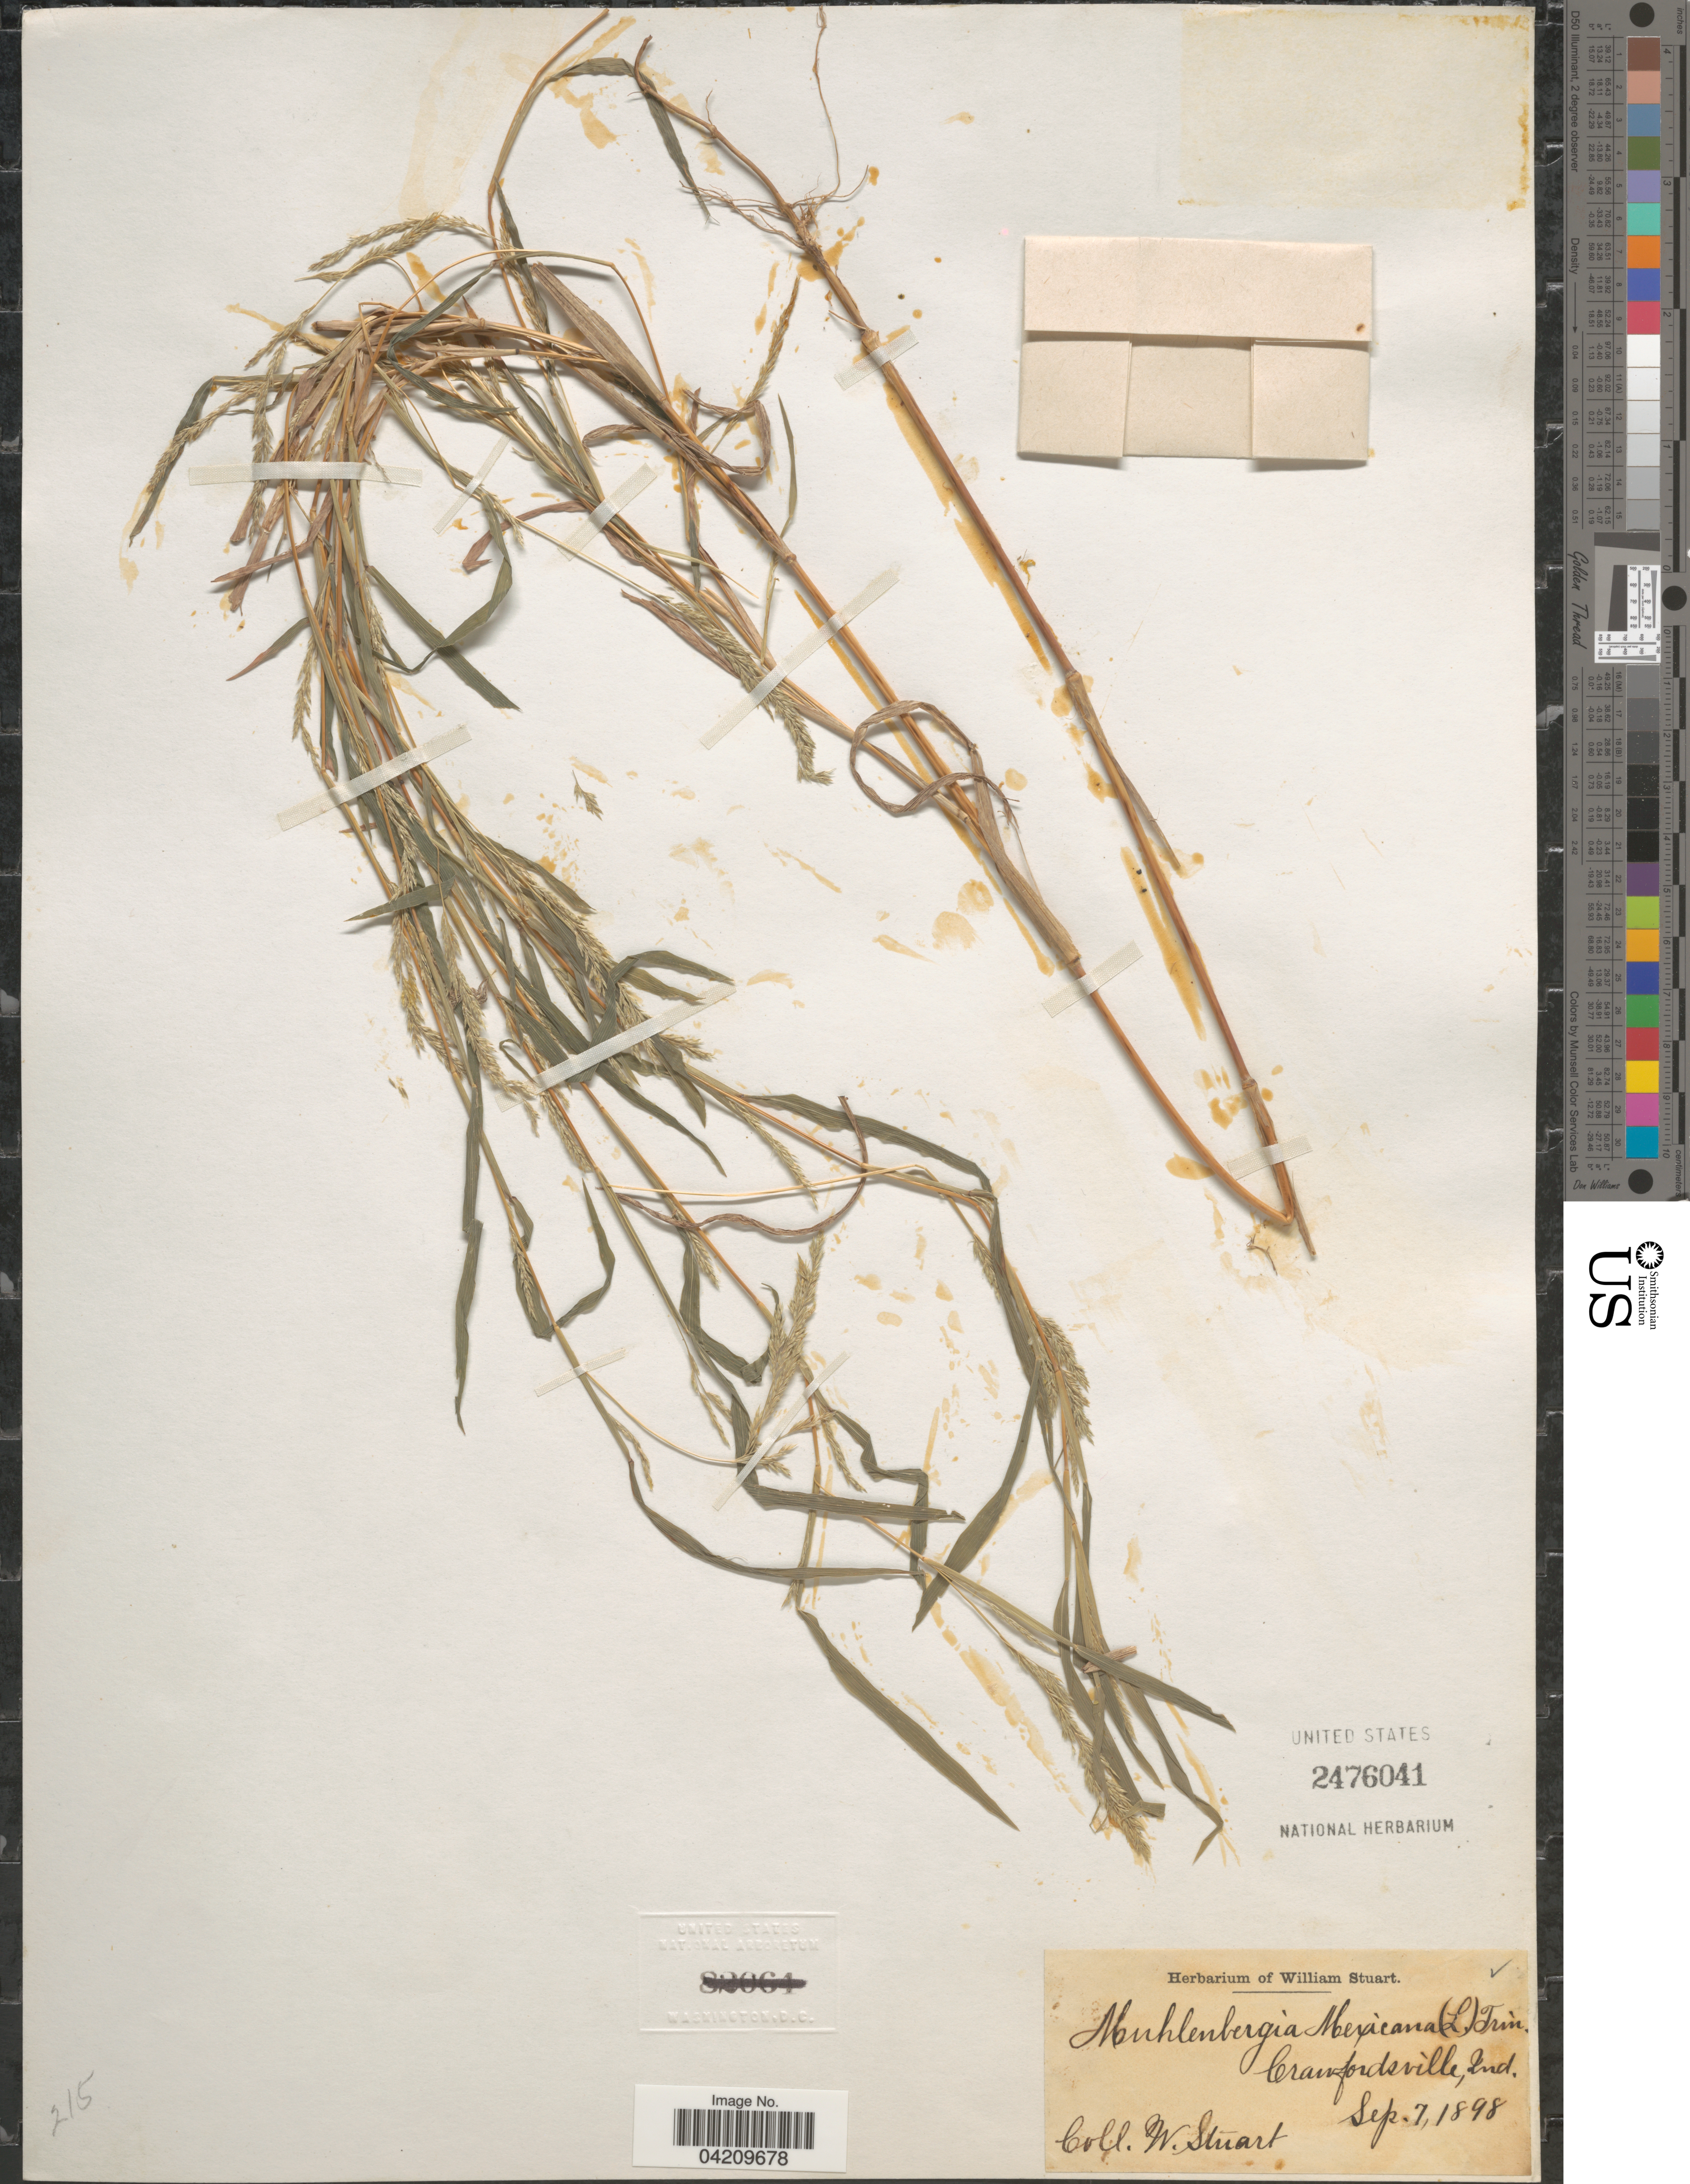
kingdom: Plantae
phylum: Tracheophyta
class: Liliopsida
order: Poales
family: Poaceae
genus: Muhlenbergia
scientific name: Muhlenbergia mexicana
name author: (L.) Trin.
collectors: W. Stuart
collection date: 1898-09-07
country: United States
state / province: Indiana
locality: Crawfordsville.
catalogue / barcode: US 2476041